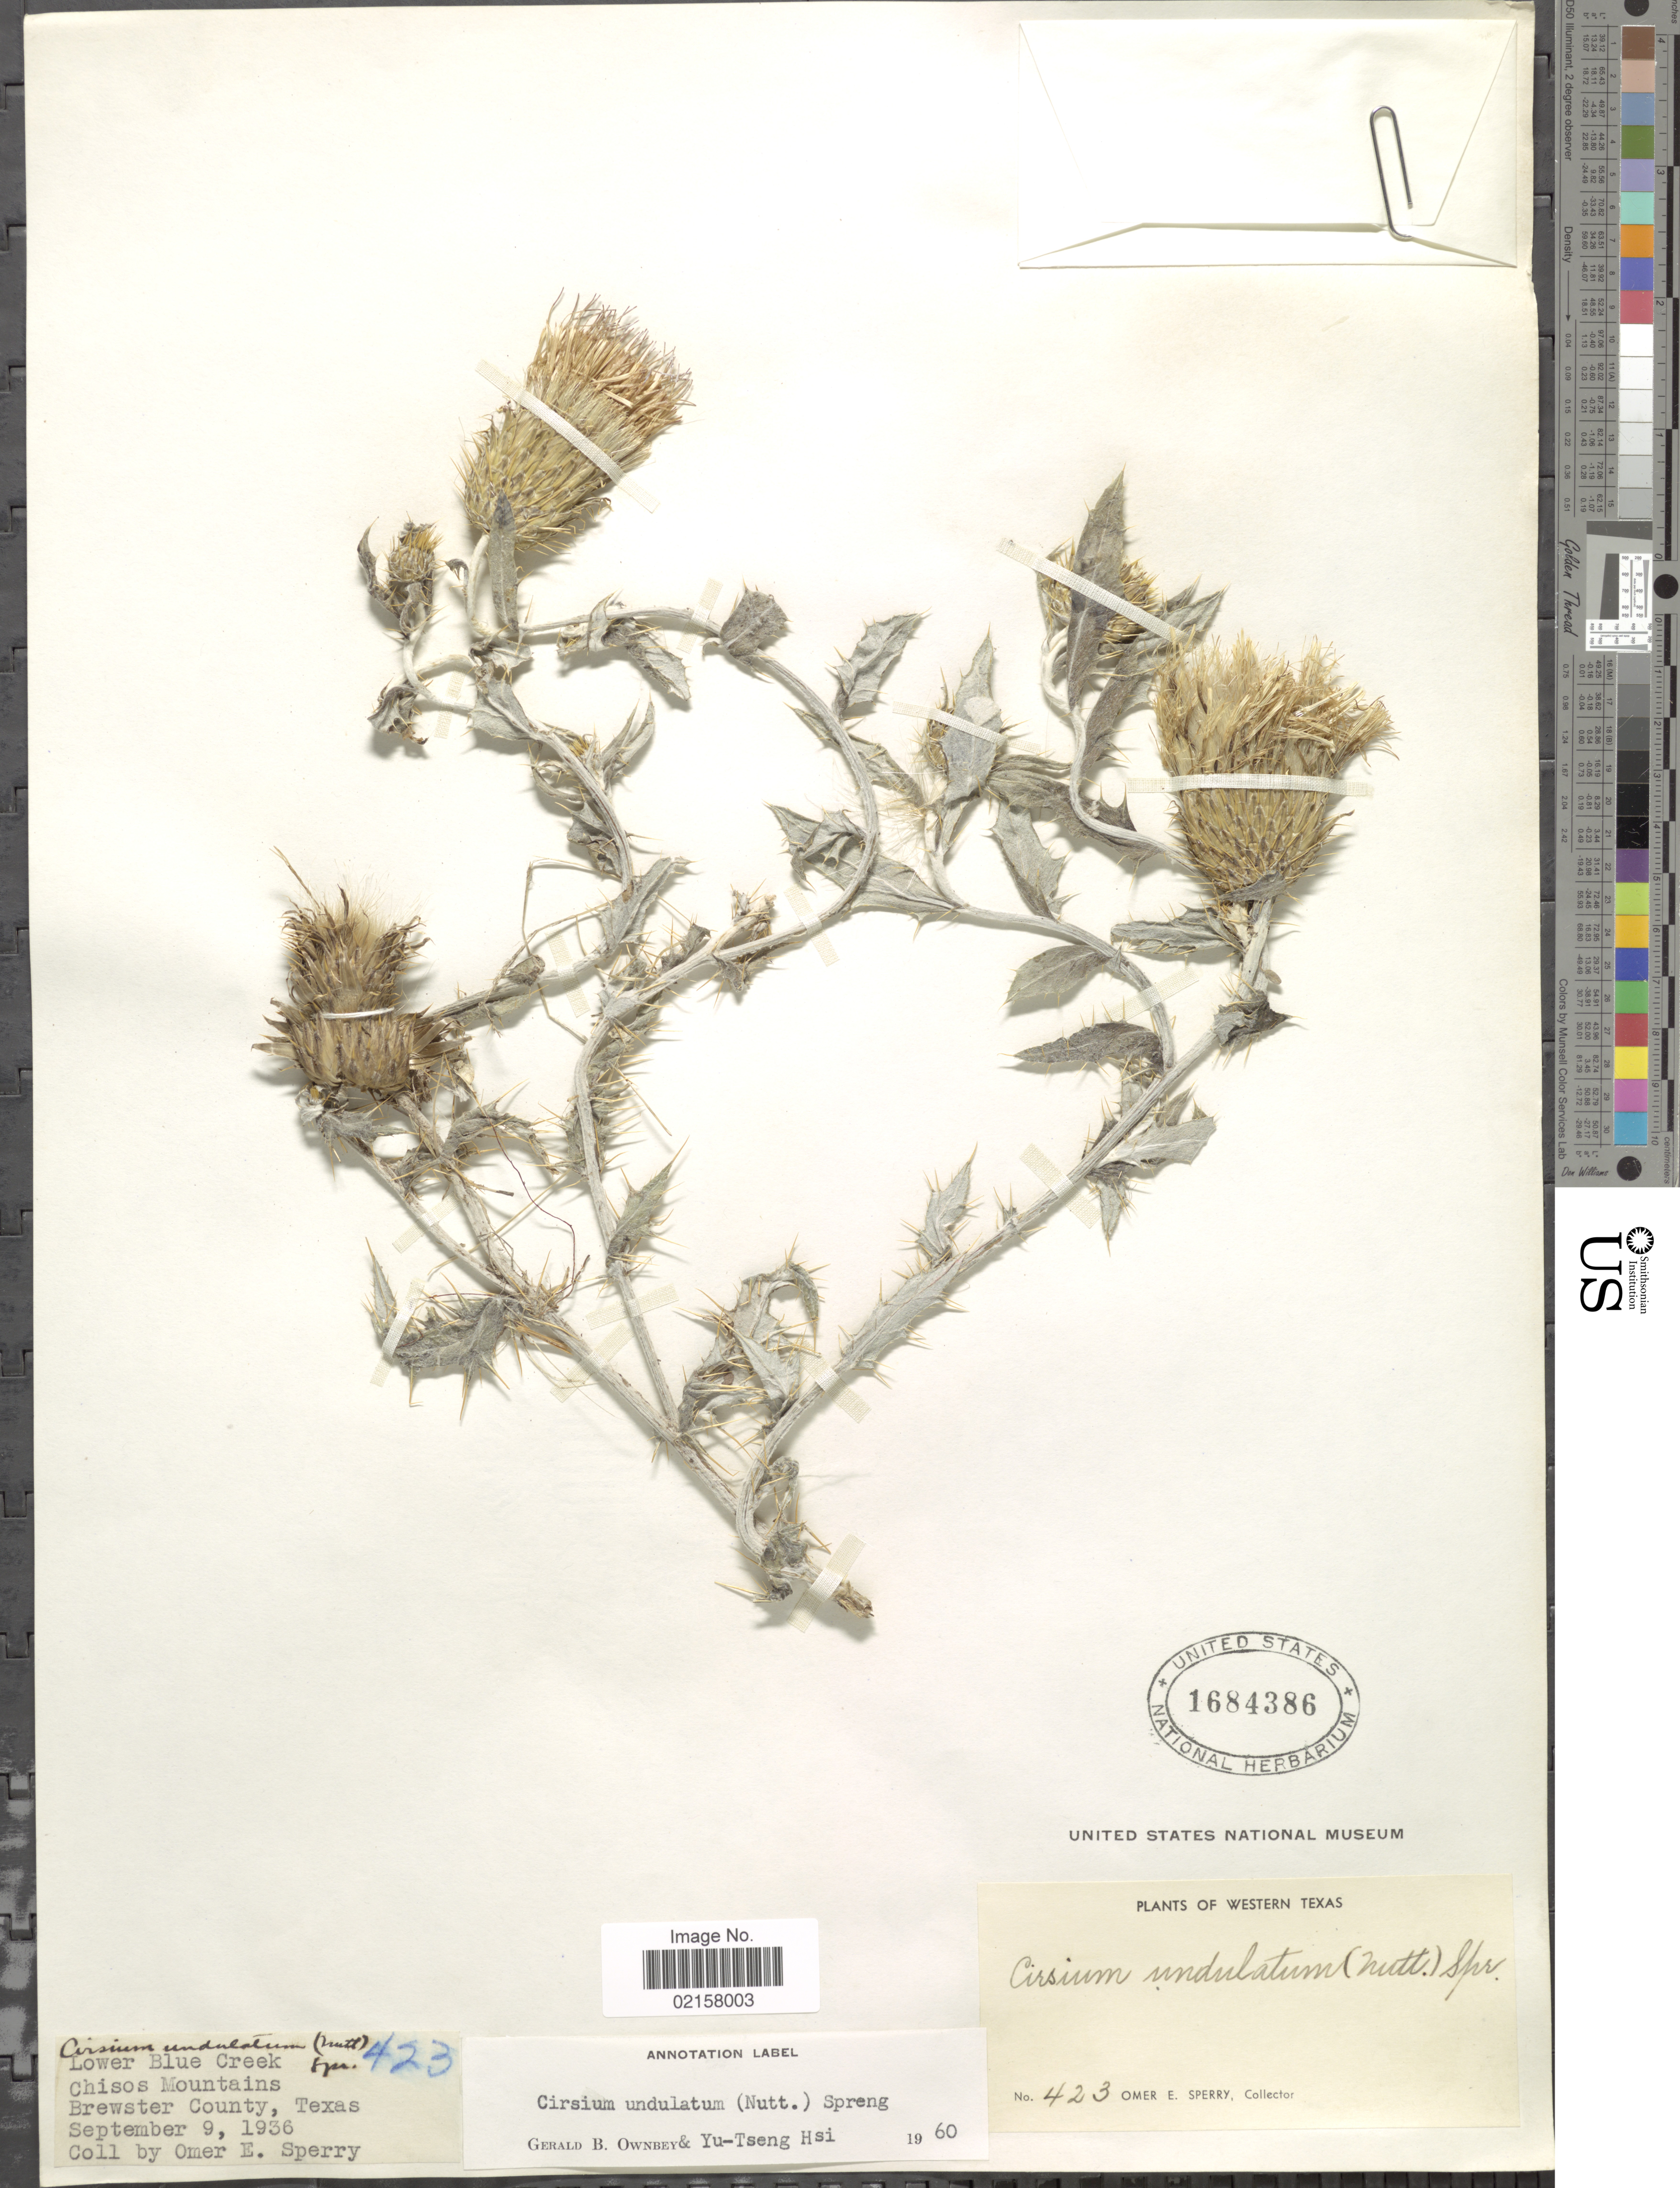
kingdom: Plantae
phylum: Tracheophyta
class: Magnoliopsida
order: Asterales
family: Asteraceae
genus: Cirsium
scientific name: Cirsium undulatum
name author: (Nutt.) Spreng.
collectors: O. E. Sperry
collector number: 423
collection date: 1936-09-09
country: United States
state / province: Texas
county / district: Brewster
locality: Western Texas, Lower Blue Creek, Chisos Mountains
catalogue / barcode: US 1684386